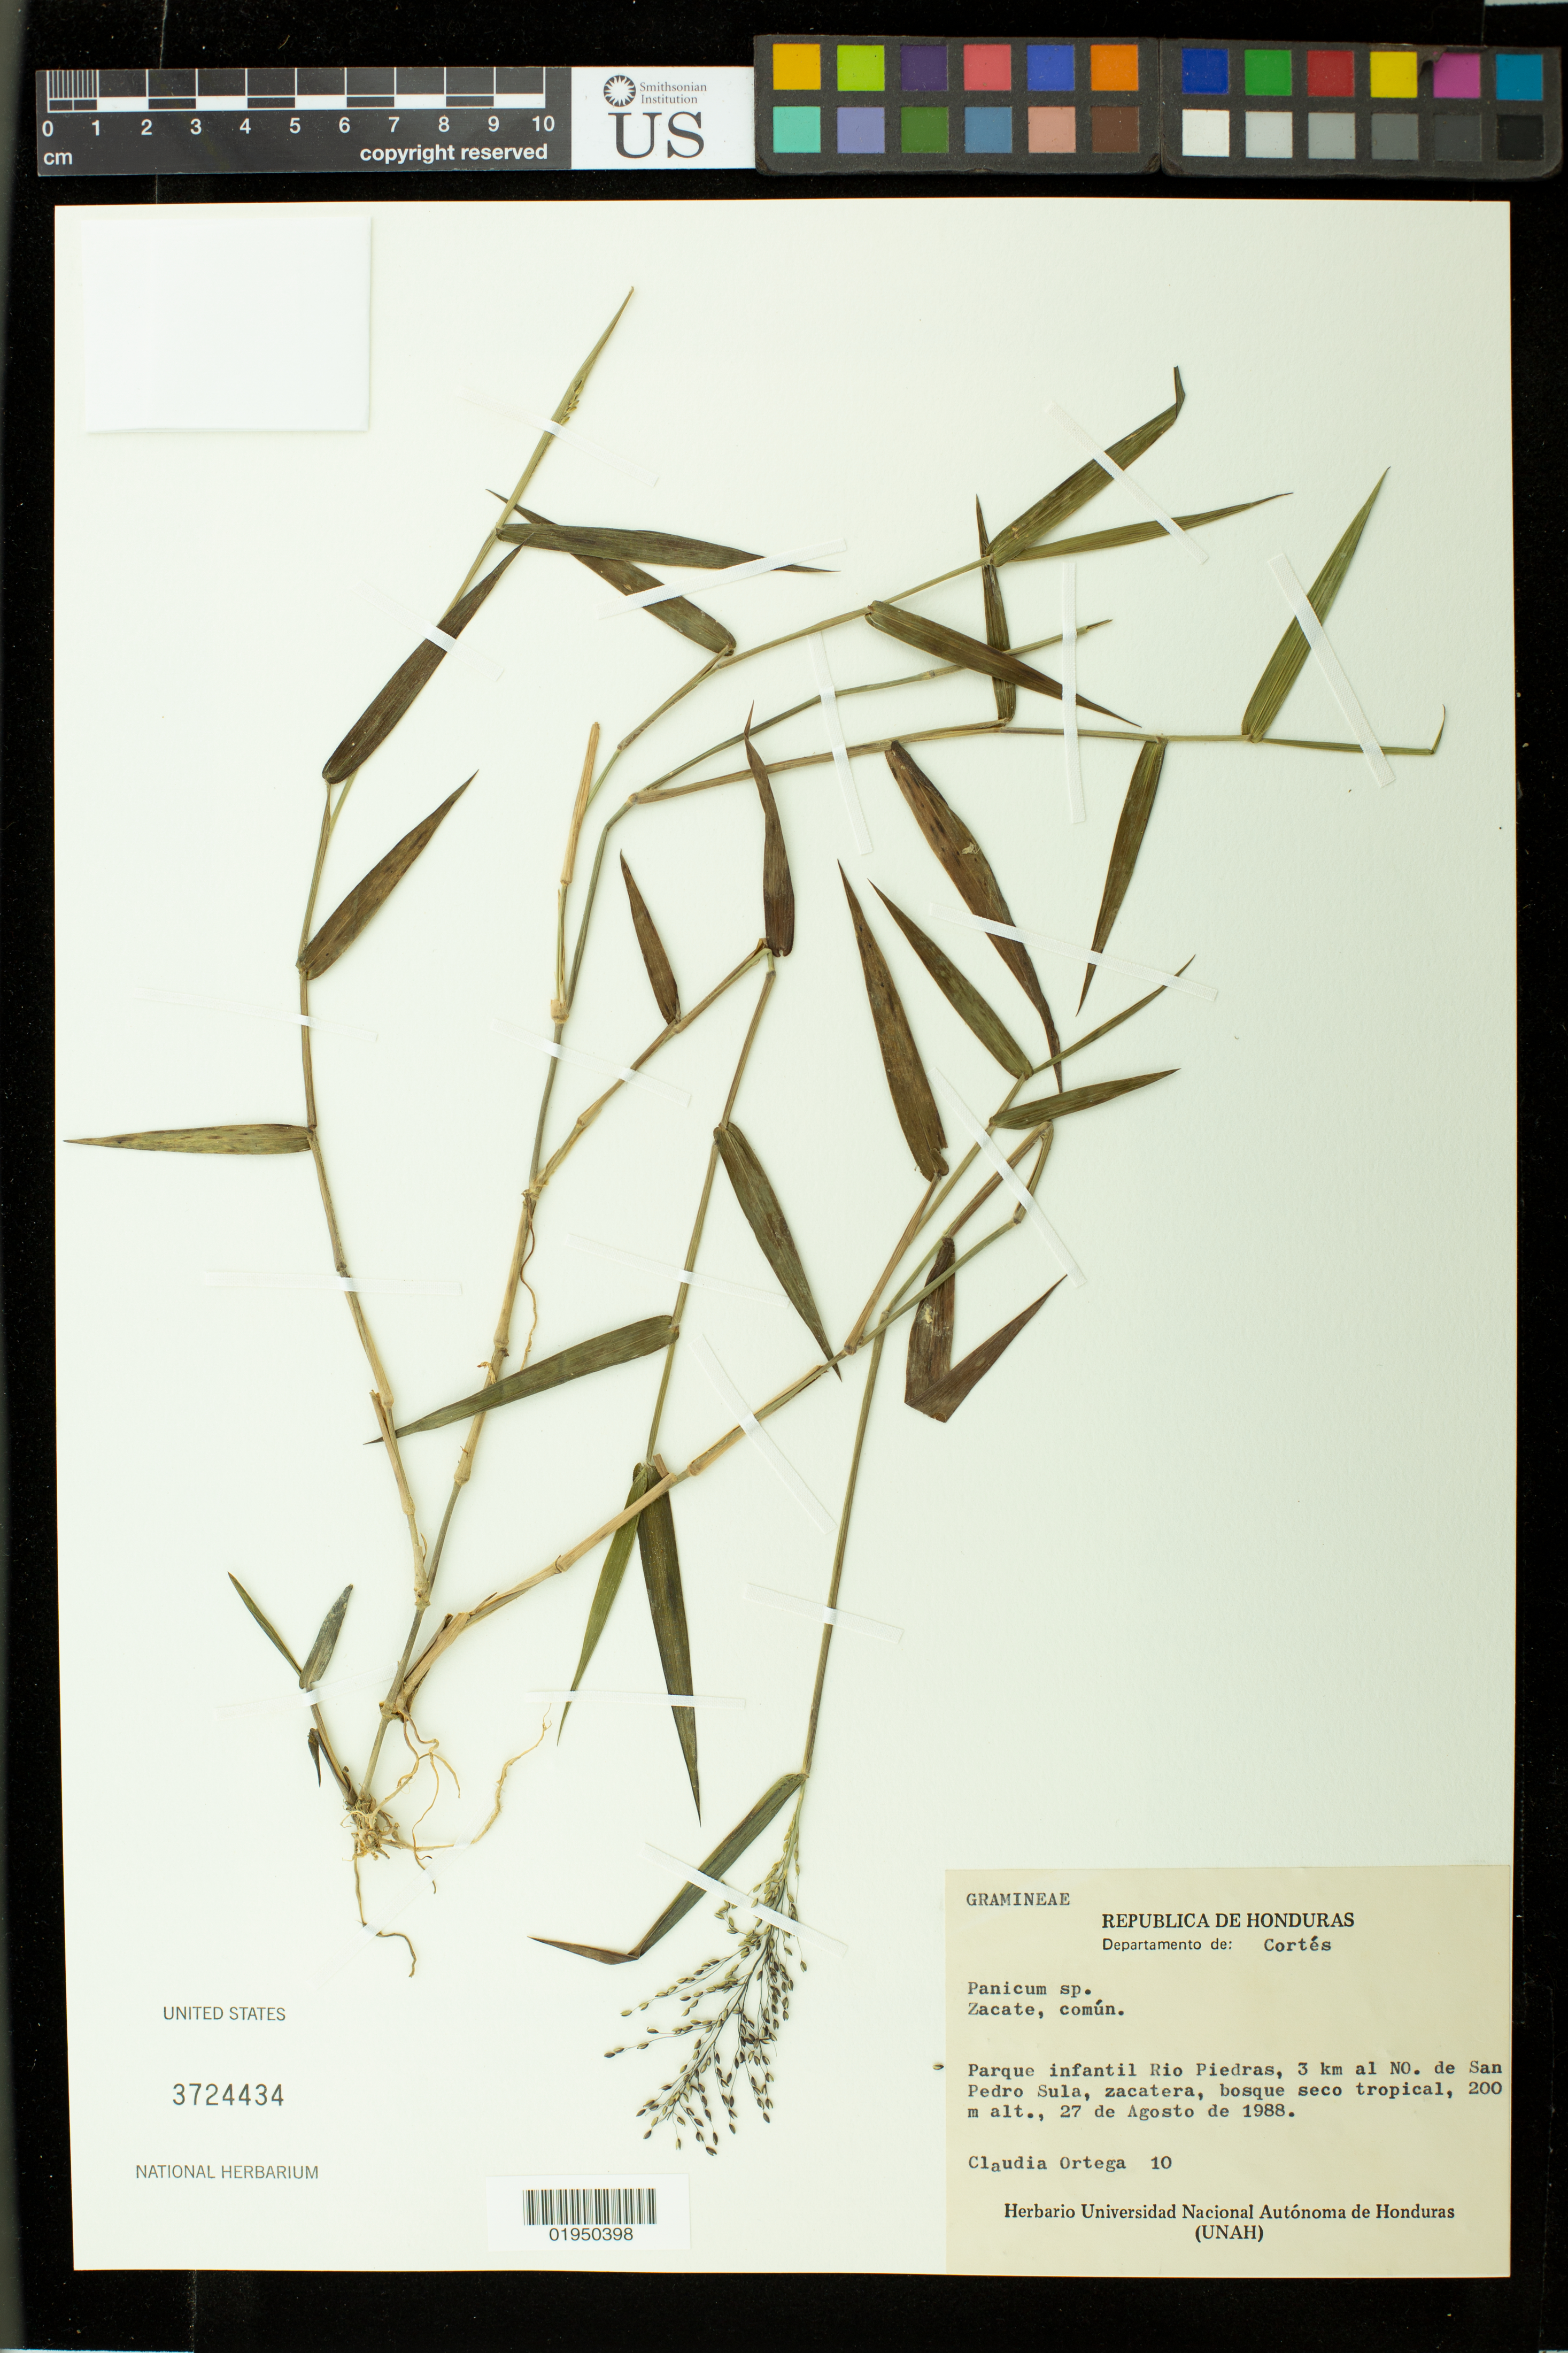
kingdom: Plantae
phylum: Tracheophyta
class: Liliopsida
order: Poales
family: Poaceae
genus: Panicum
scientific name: Panicum sp.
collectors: C. Ortega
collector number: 10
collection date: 1988-08-27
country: Honduras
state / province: Cortés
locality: Parque infantil Rio Piedras, 3 km al NO. de Sand Pedro Sula, zacatera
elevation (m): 200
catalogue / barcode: US 3724434